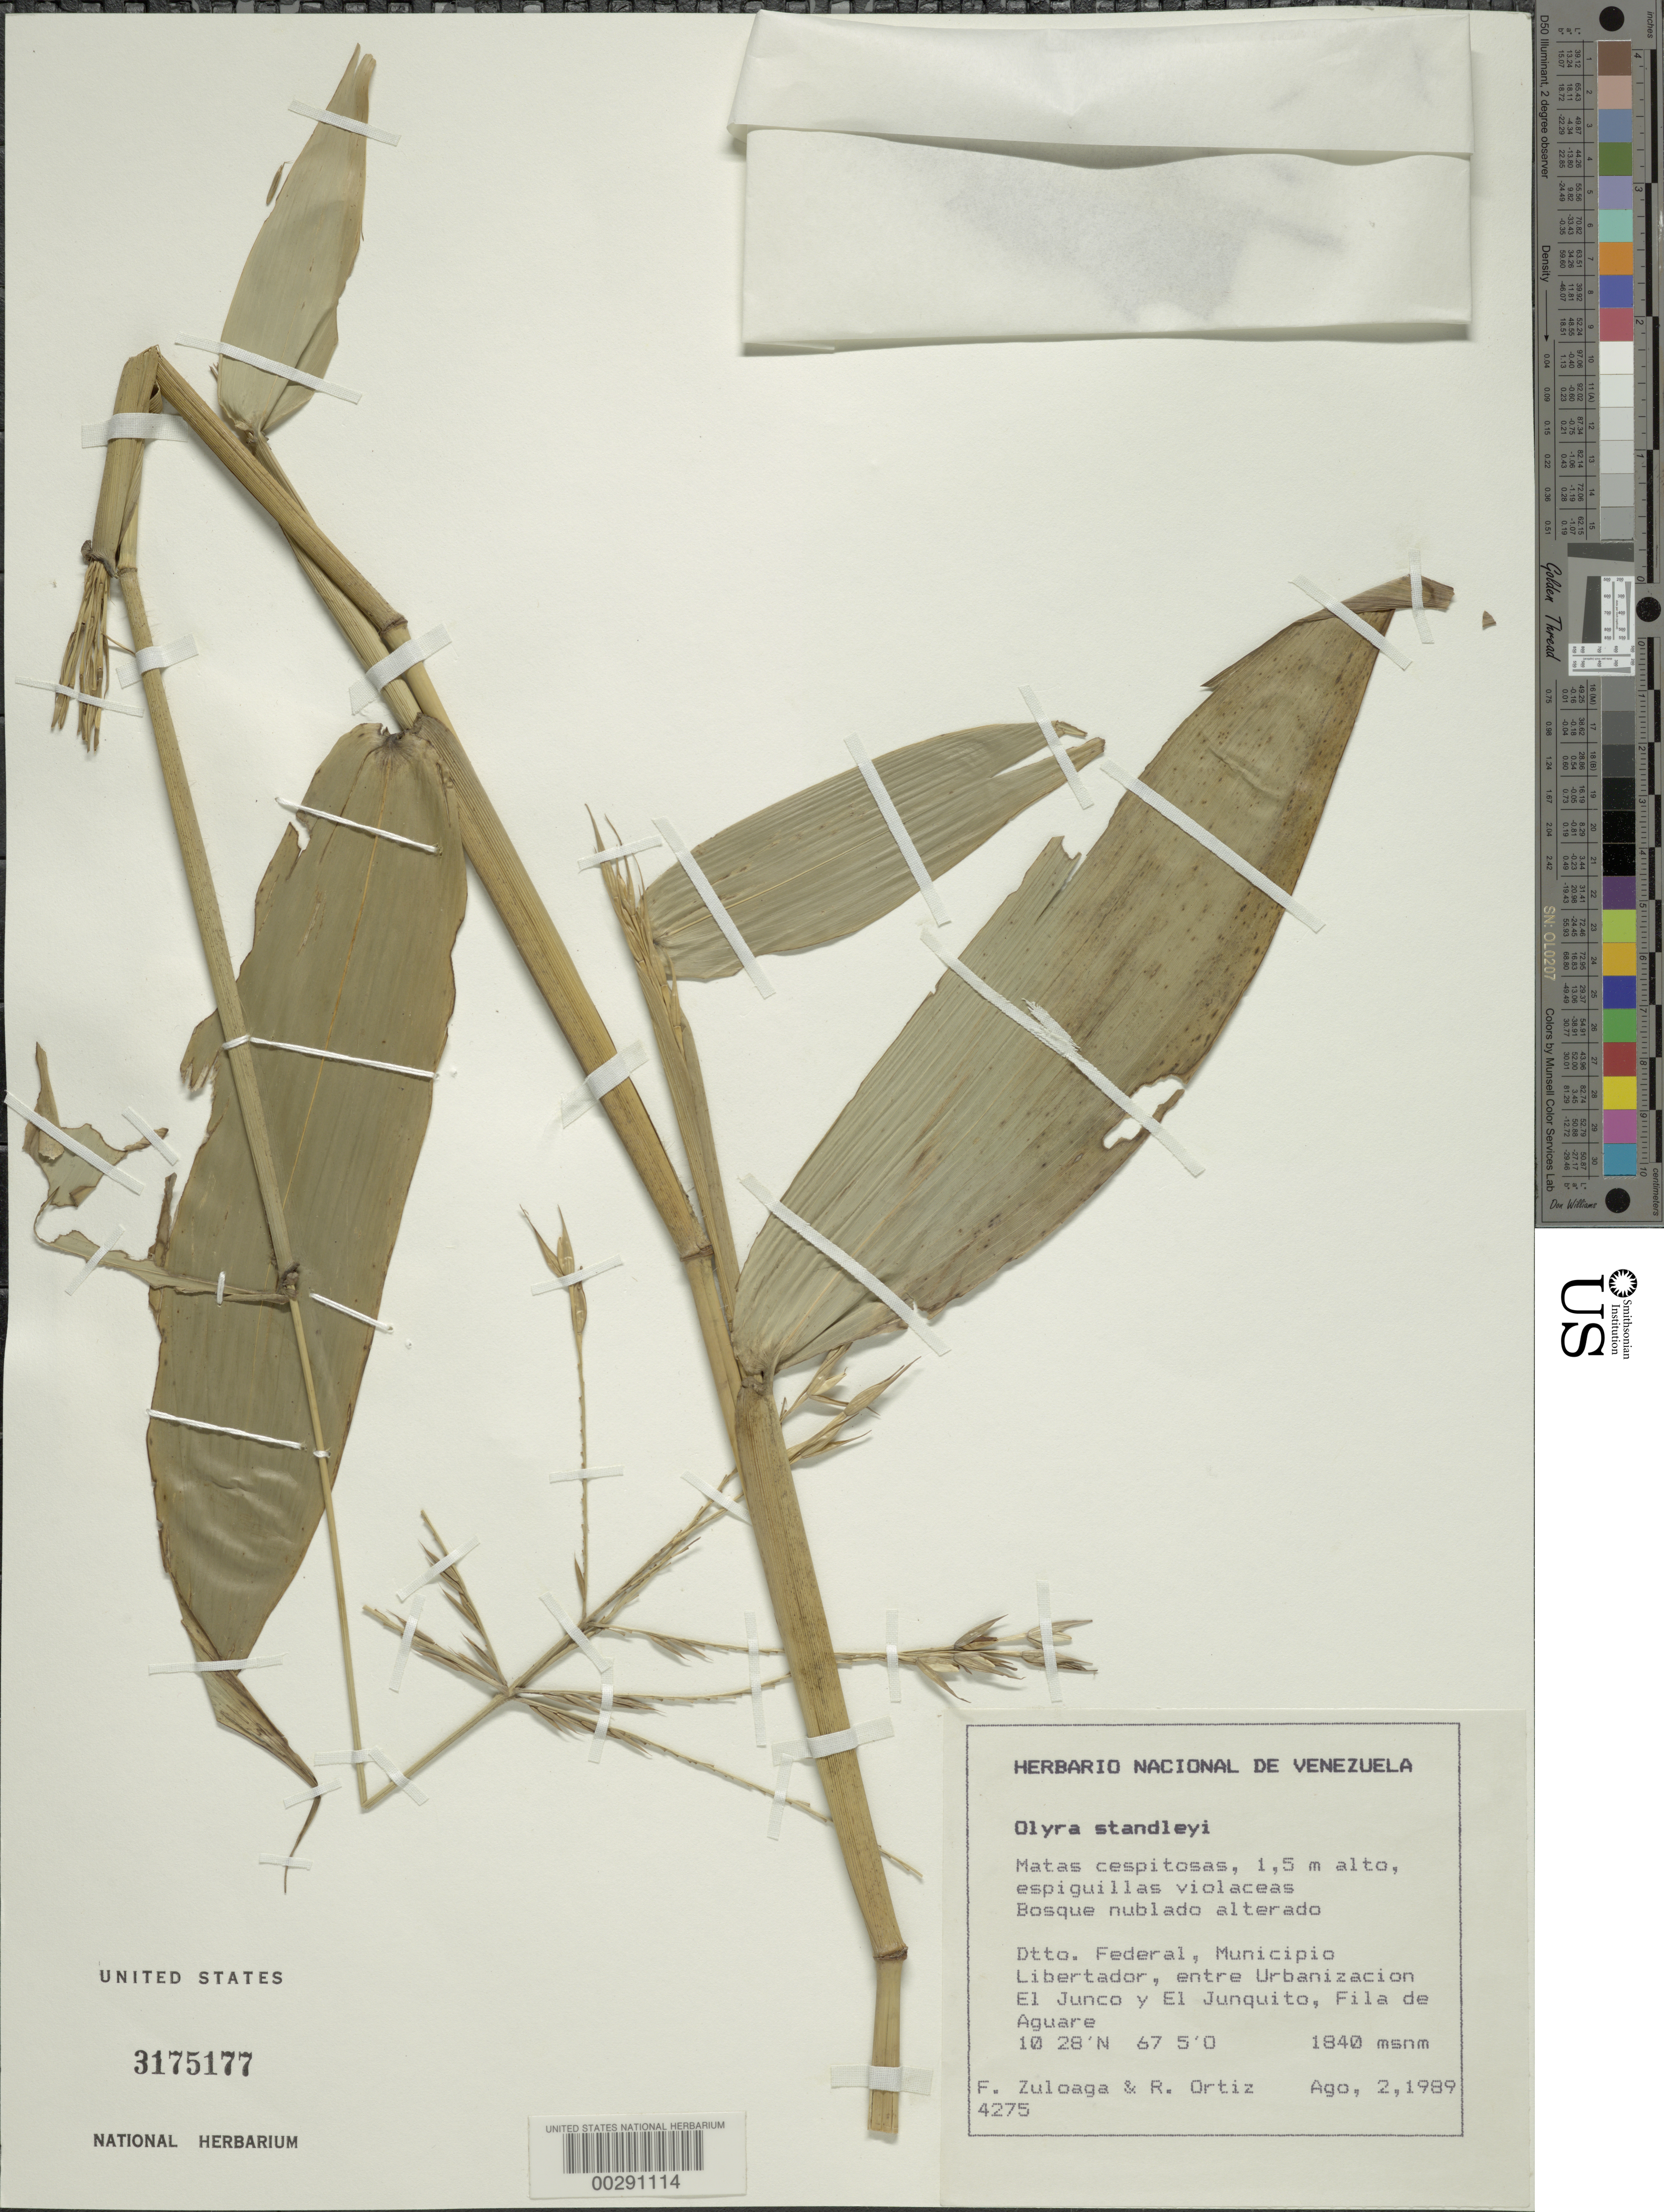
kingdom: Plantae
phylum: Tracheophyta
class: Liliopsida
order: Poales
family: Poaceae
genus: Olyra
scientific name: Olyra standleyi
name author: Hitchc.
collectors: F. O. Zuloaga & R. del C. Ortiz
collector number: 4275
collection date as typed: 02 Aug 1989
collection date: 1989-08-02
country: Venezuela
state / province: Distrito Federal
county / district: Libertador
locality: Between urbanizacion el junco and el junquito, fila de aguare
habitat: Cloud forest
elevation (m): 1840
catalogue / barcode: US 3175177